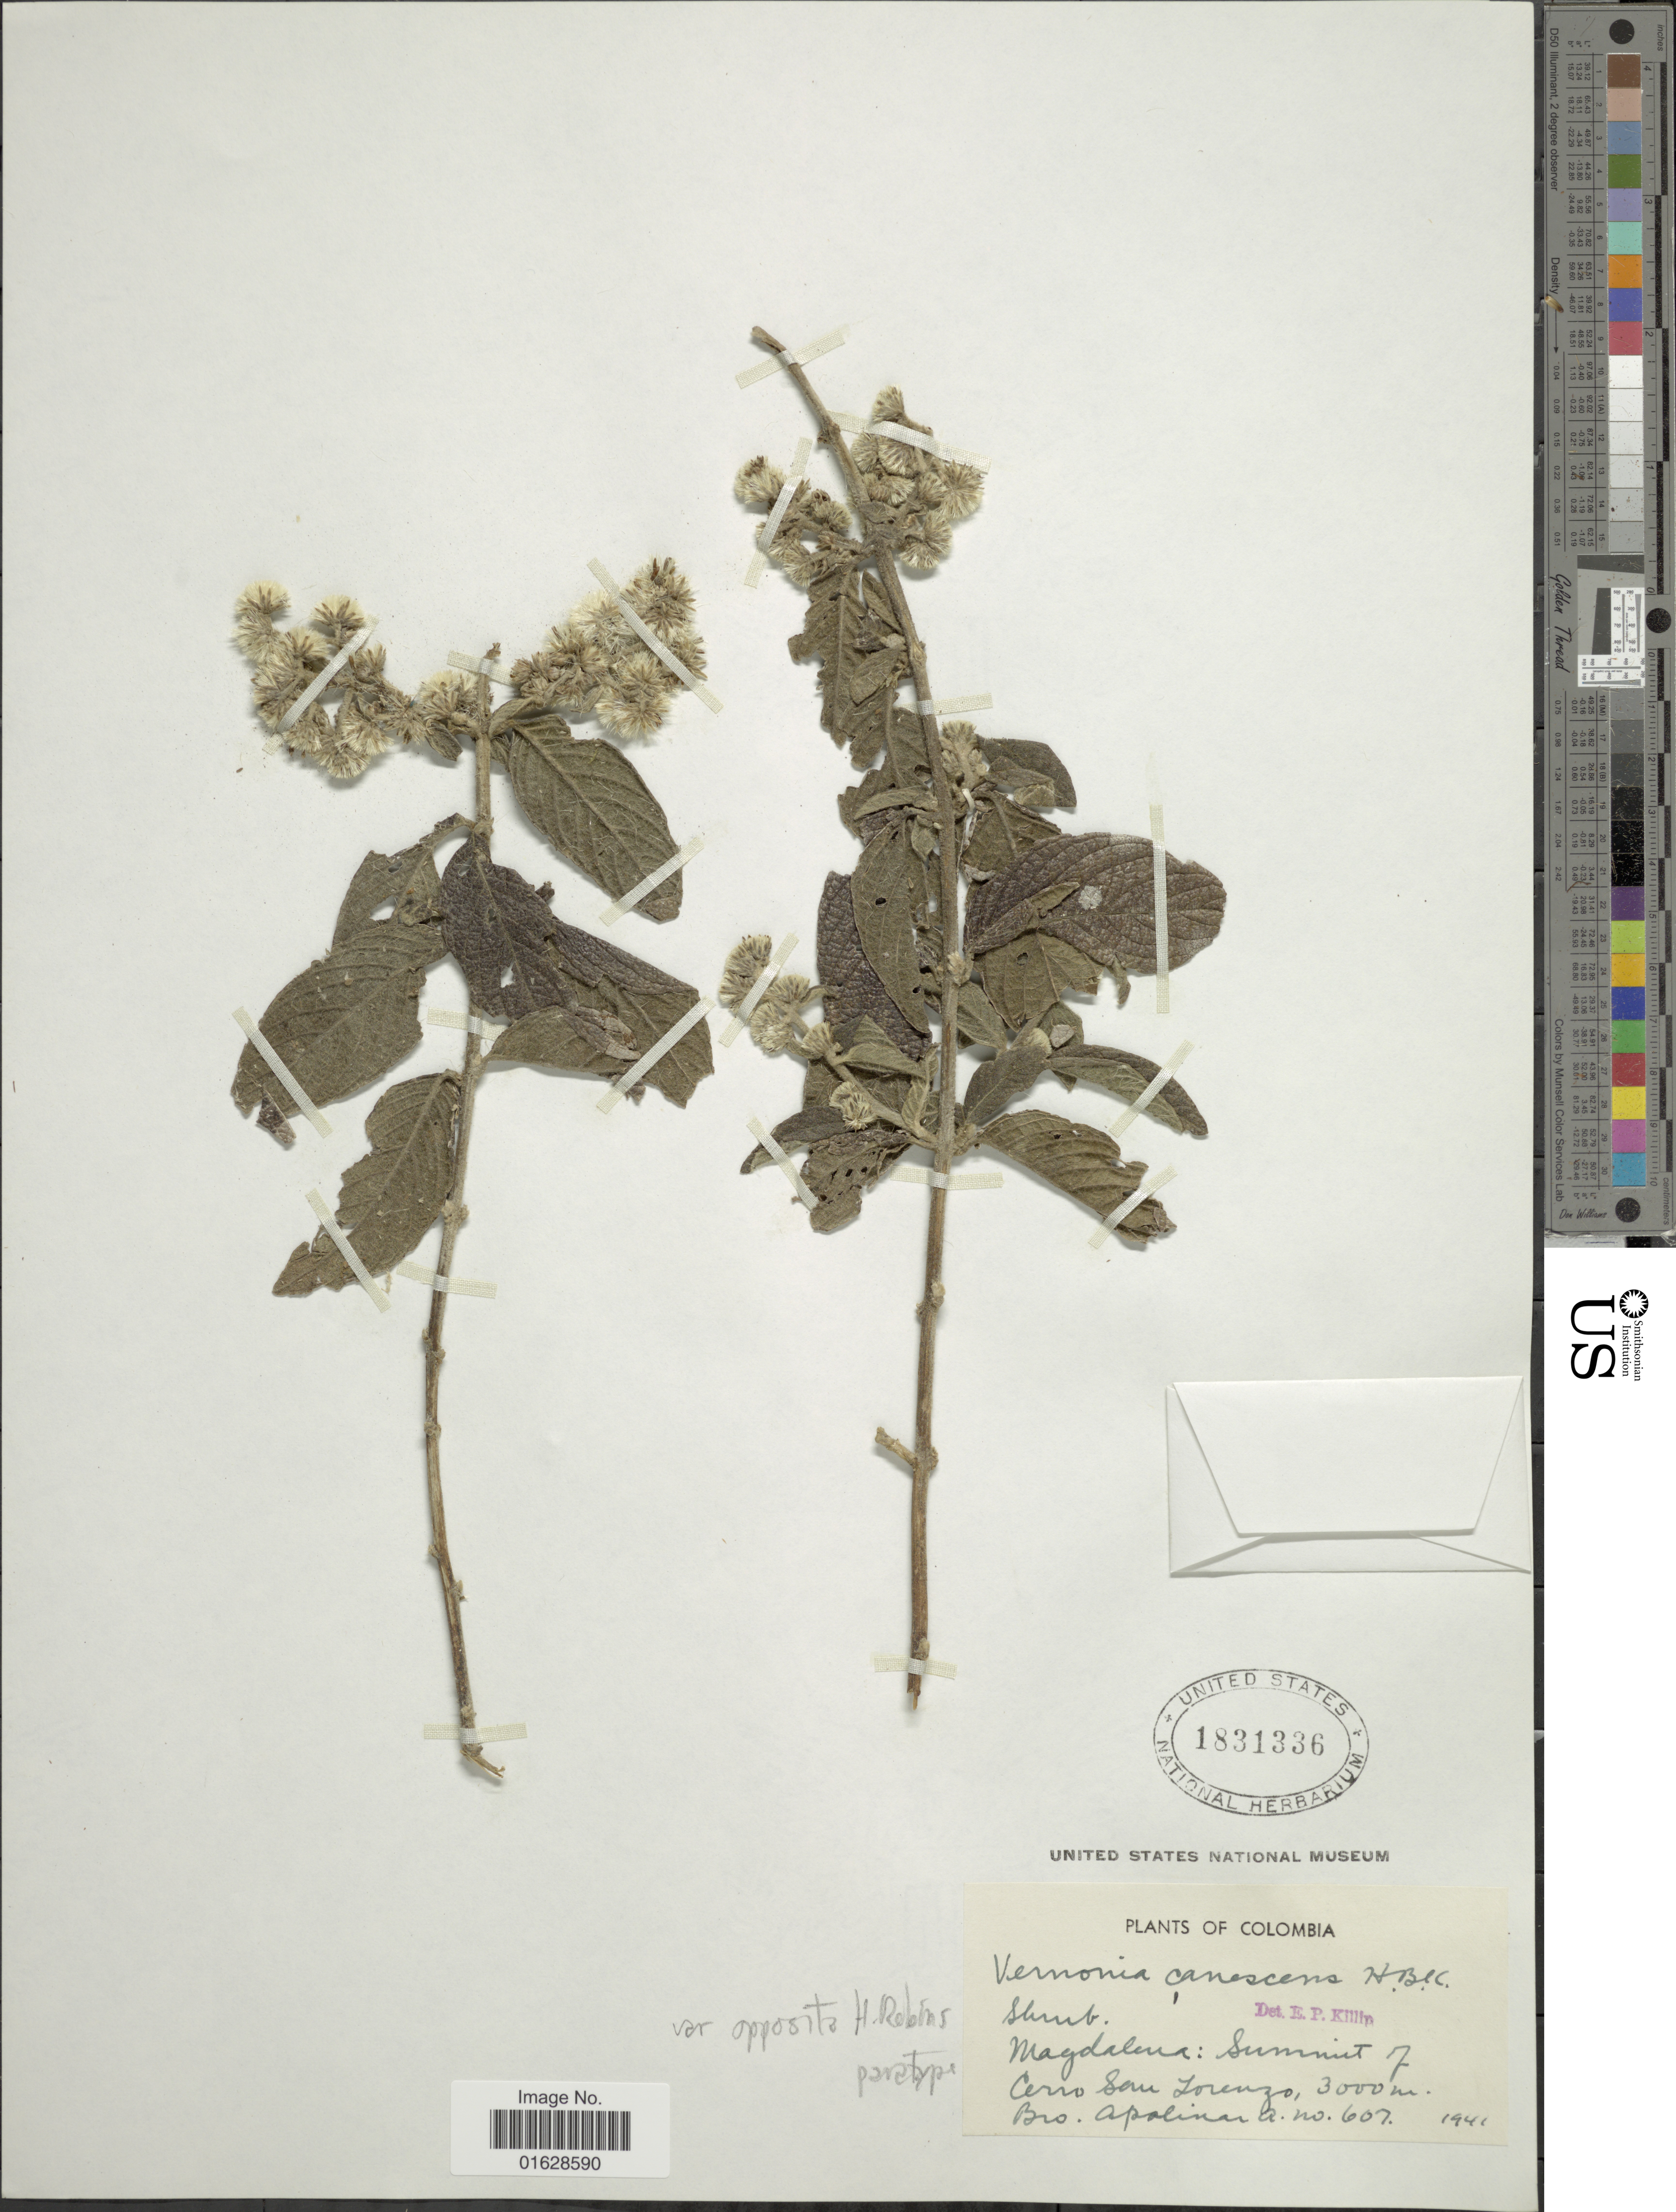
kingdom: Plantae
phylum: Tracheophyta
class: Magnoliopsida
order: Asterales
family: Asteraceae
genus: Lepidaploa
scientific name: Lepidaploa canescens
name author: (Kunth) H. Rob.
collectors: Bro. Apolinar A.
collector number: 607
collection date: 1941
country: Colombia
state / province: Magdalena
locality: Colombia. Magdalena: Summit 7 Cerro San Lorenzo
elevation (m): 3000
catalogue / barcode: US 1831336